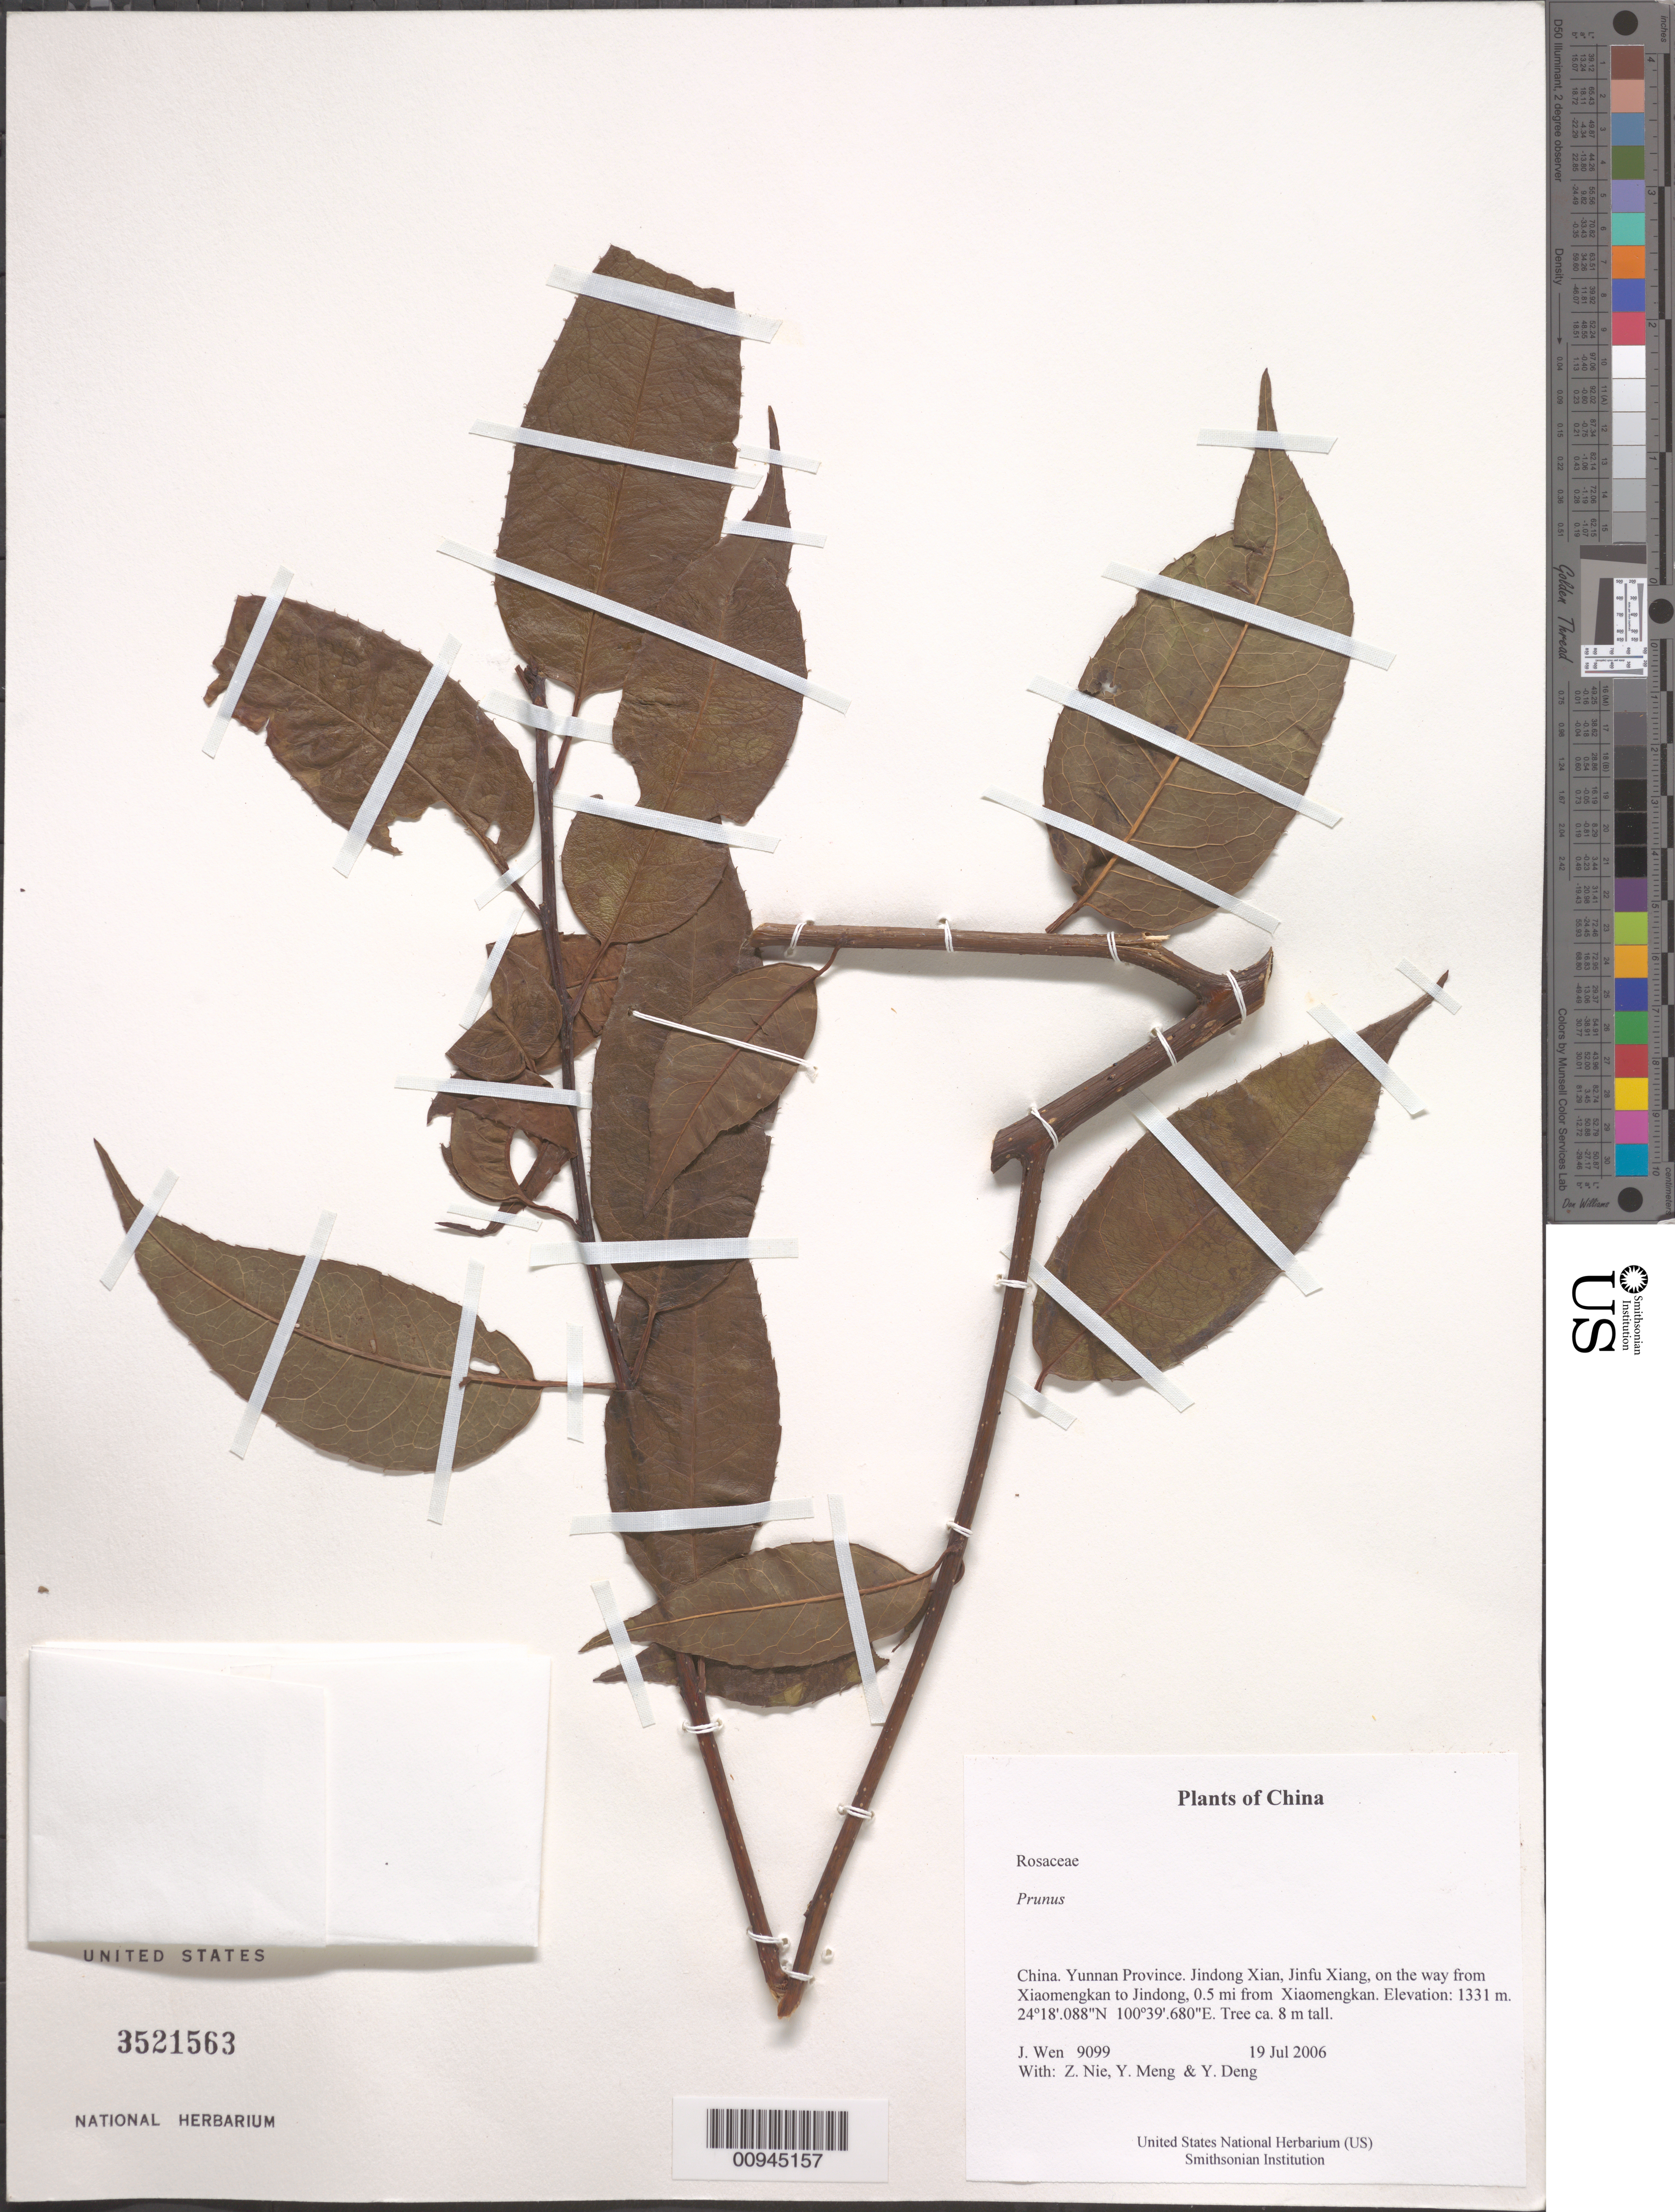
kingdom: Plantae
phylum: Tracheophyta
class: Magnoliopsida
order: Rosales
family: Rosaceae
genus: Prunus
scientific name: Prunus sp.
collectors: J. Wen, Z. Nie, Y. Meng & Y. Deng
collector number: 9099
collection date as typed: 19 Jul 2006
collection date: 2006-07-19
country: China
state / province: Yunnan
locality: Yunnan Province. Jindong Xian, Jinfu Xiang, on the way from Xiaomengkan to Jindong, 0.5 mi from Xiaomengkan.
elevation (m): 1331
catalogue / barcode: US 3521563